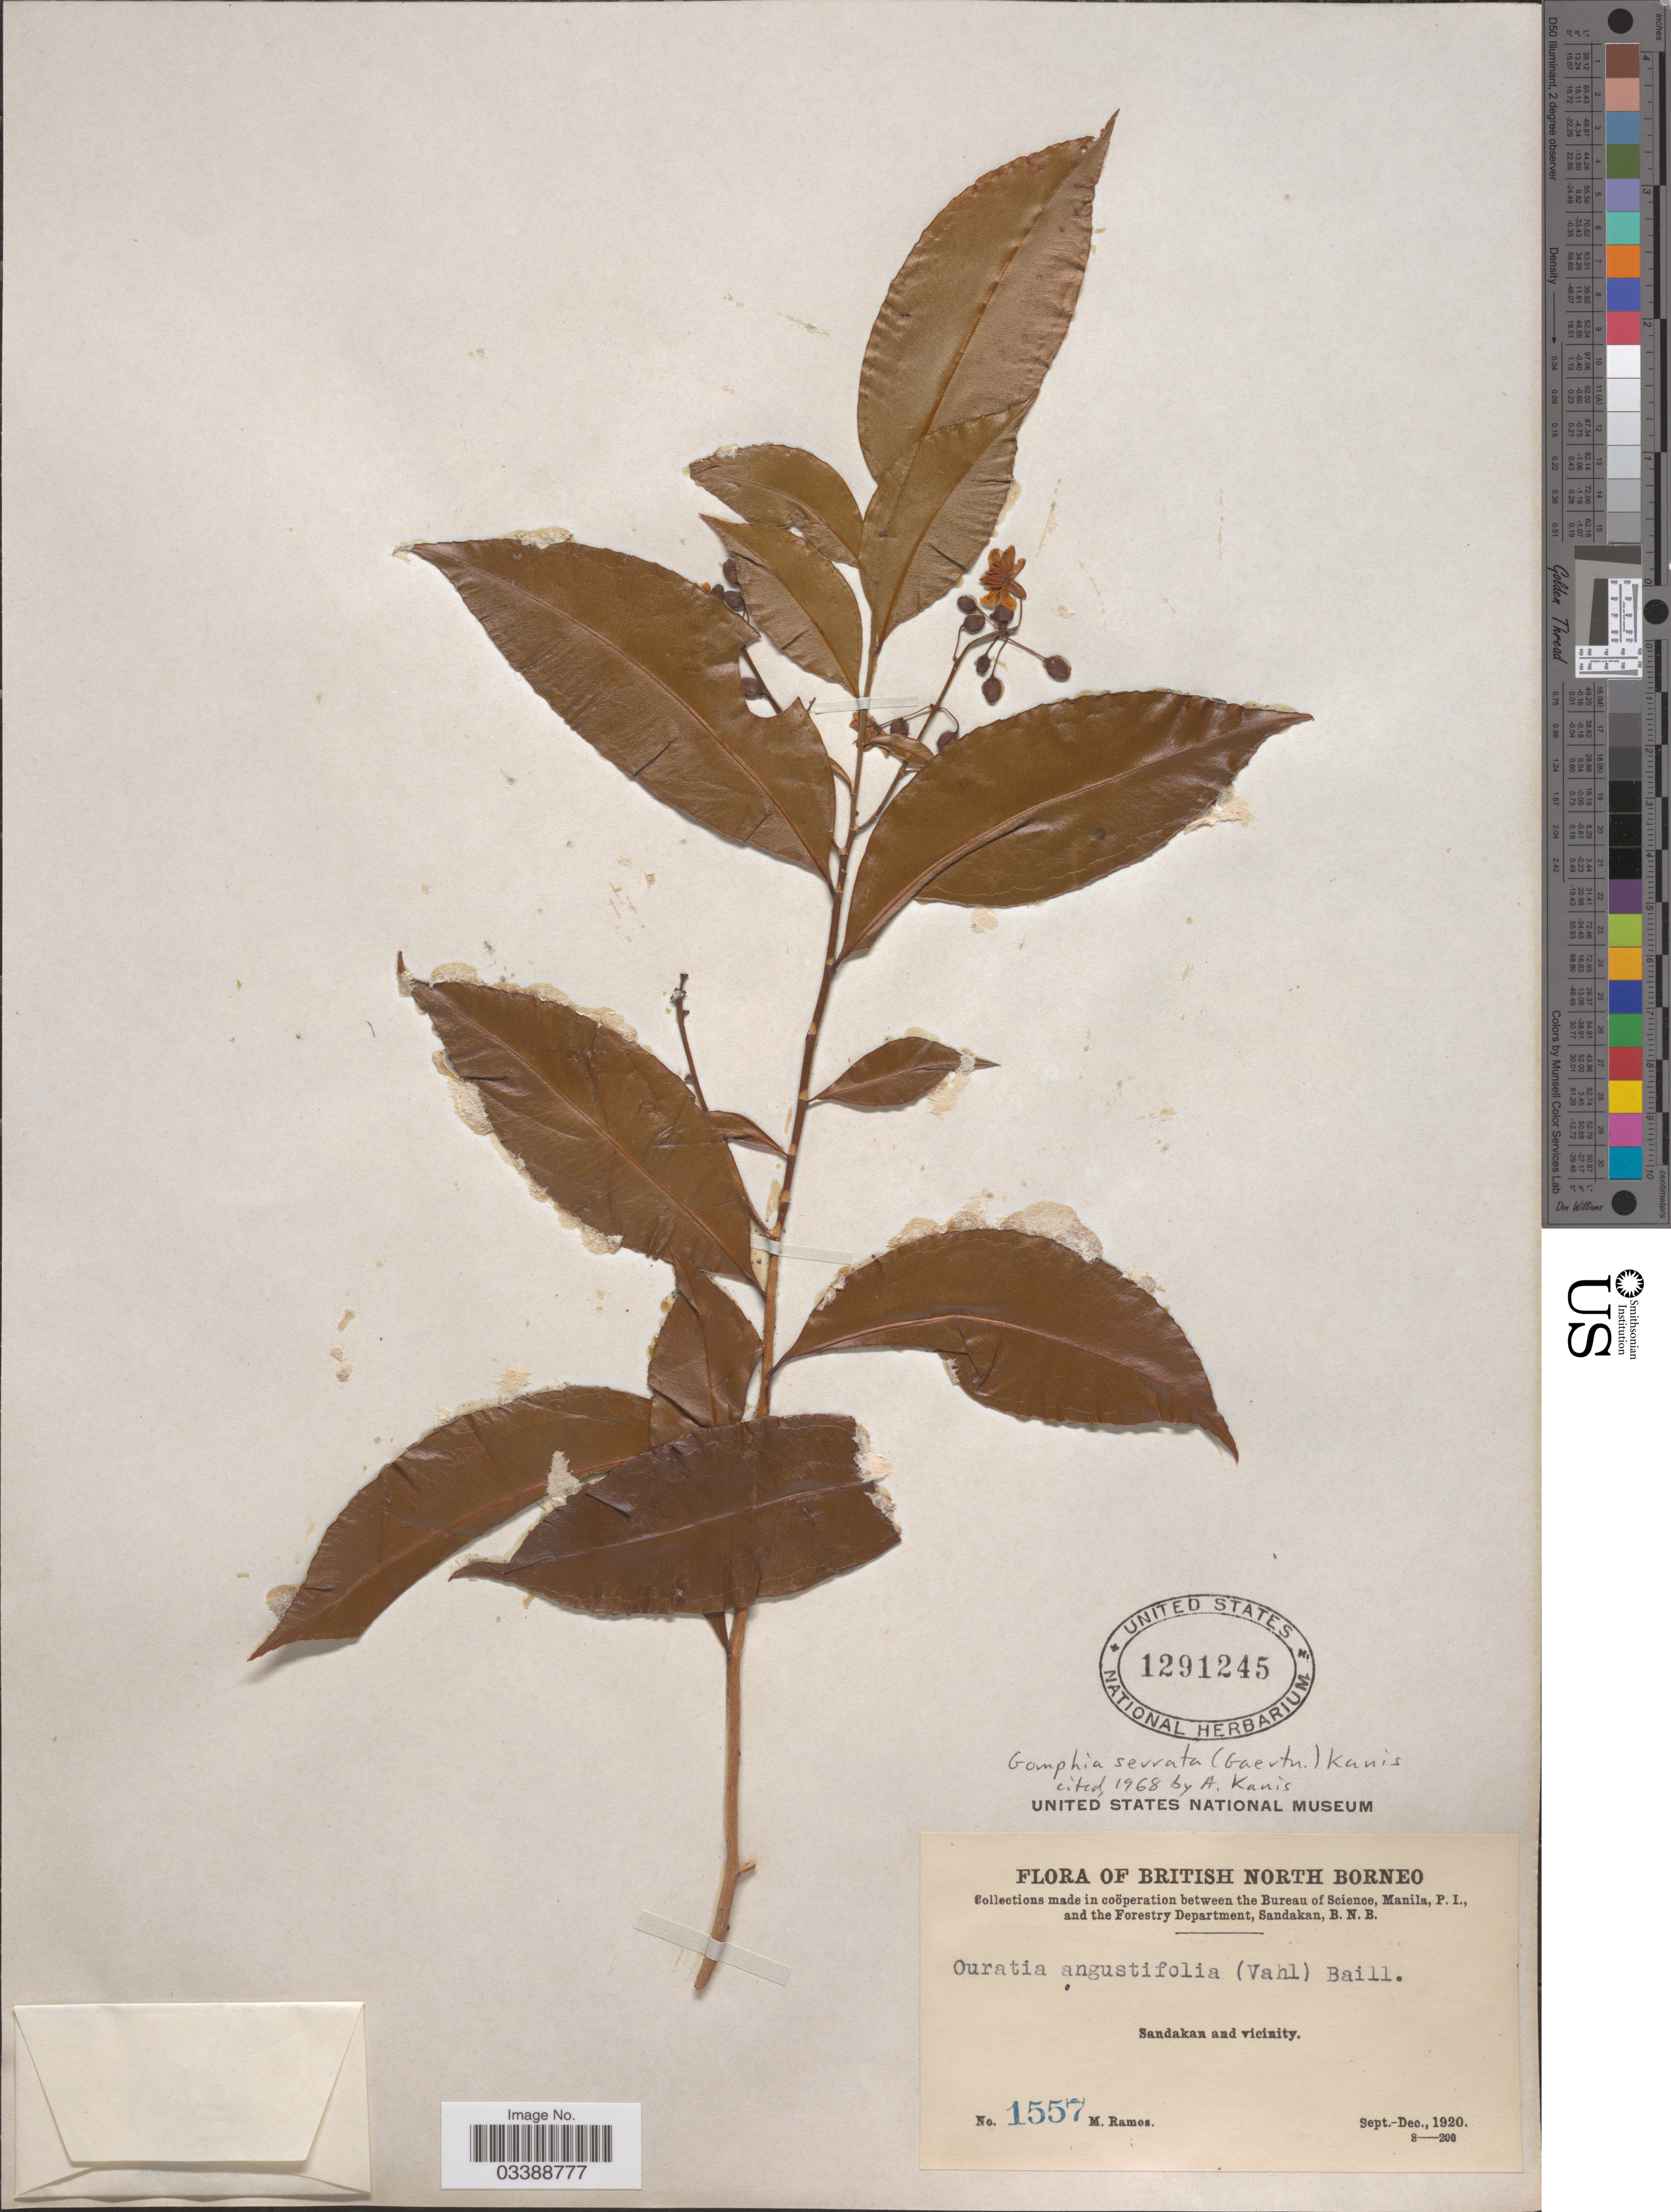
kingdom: Plantae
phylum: Tracheophyta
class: Magnoliopsida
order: Malpighiales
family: Ochnaceae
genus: Campylospermum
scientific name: Campylospermum serratum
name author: (Gaertn.) Bittrich & M.C.E. Amaral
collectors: M. Ramos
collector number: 1557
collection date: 1920-09/1920-12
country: Malaysia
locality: British North Borneo. Sandakan and vicinity.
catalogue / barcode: US 1291245